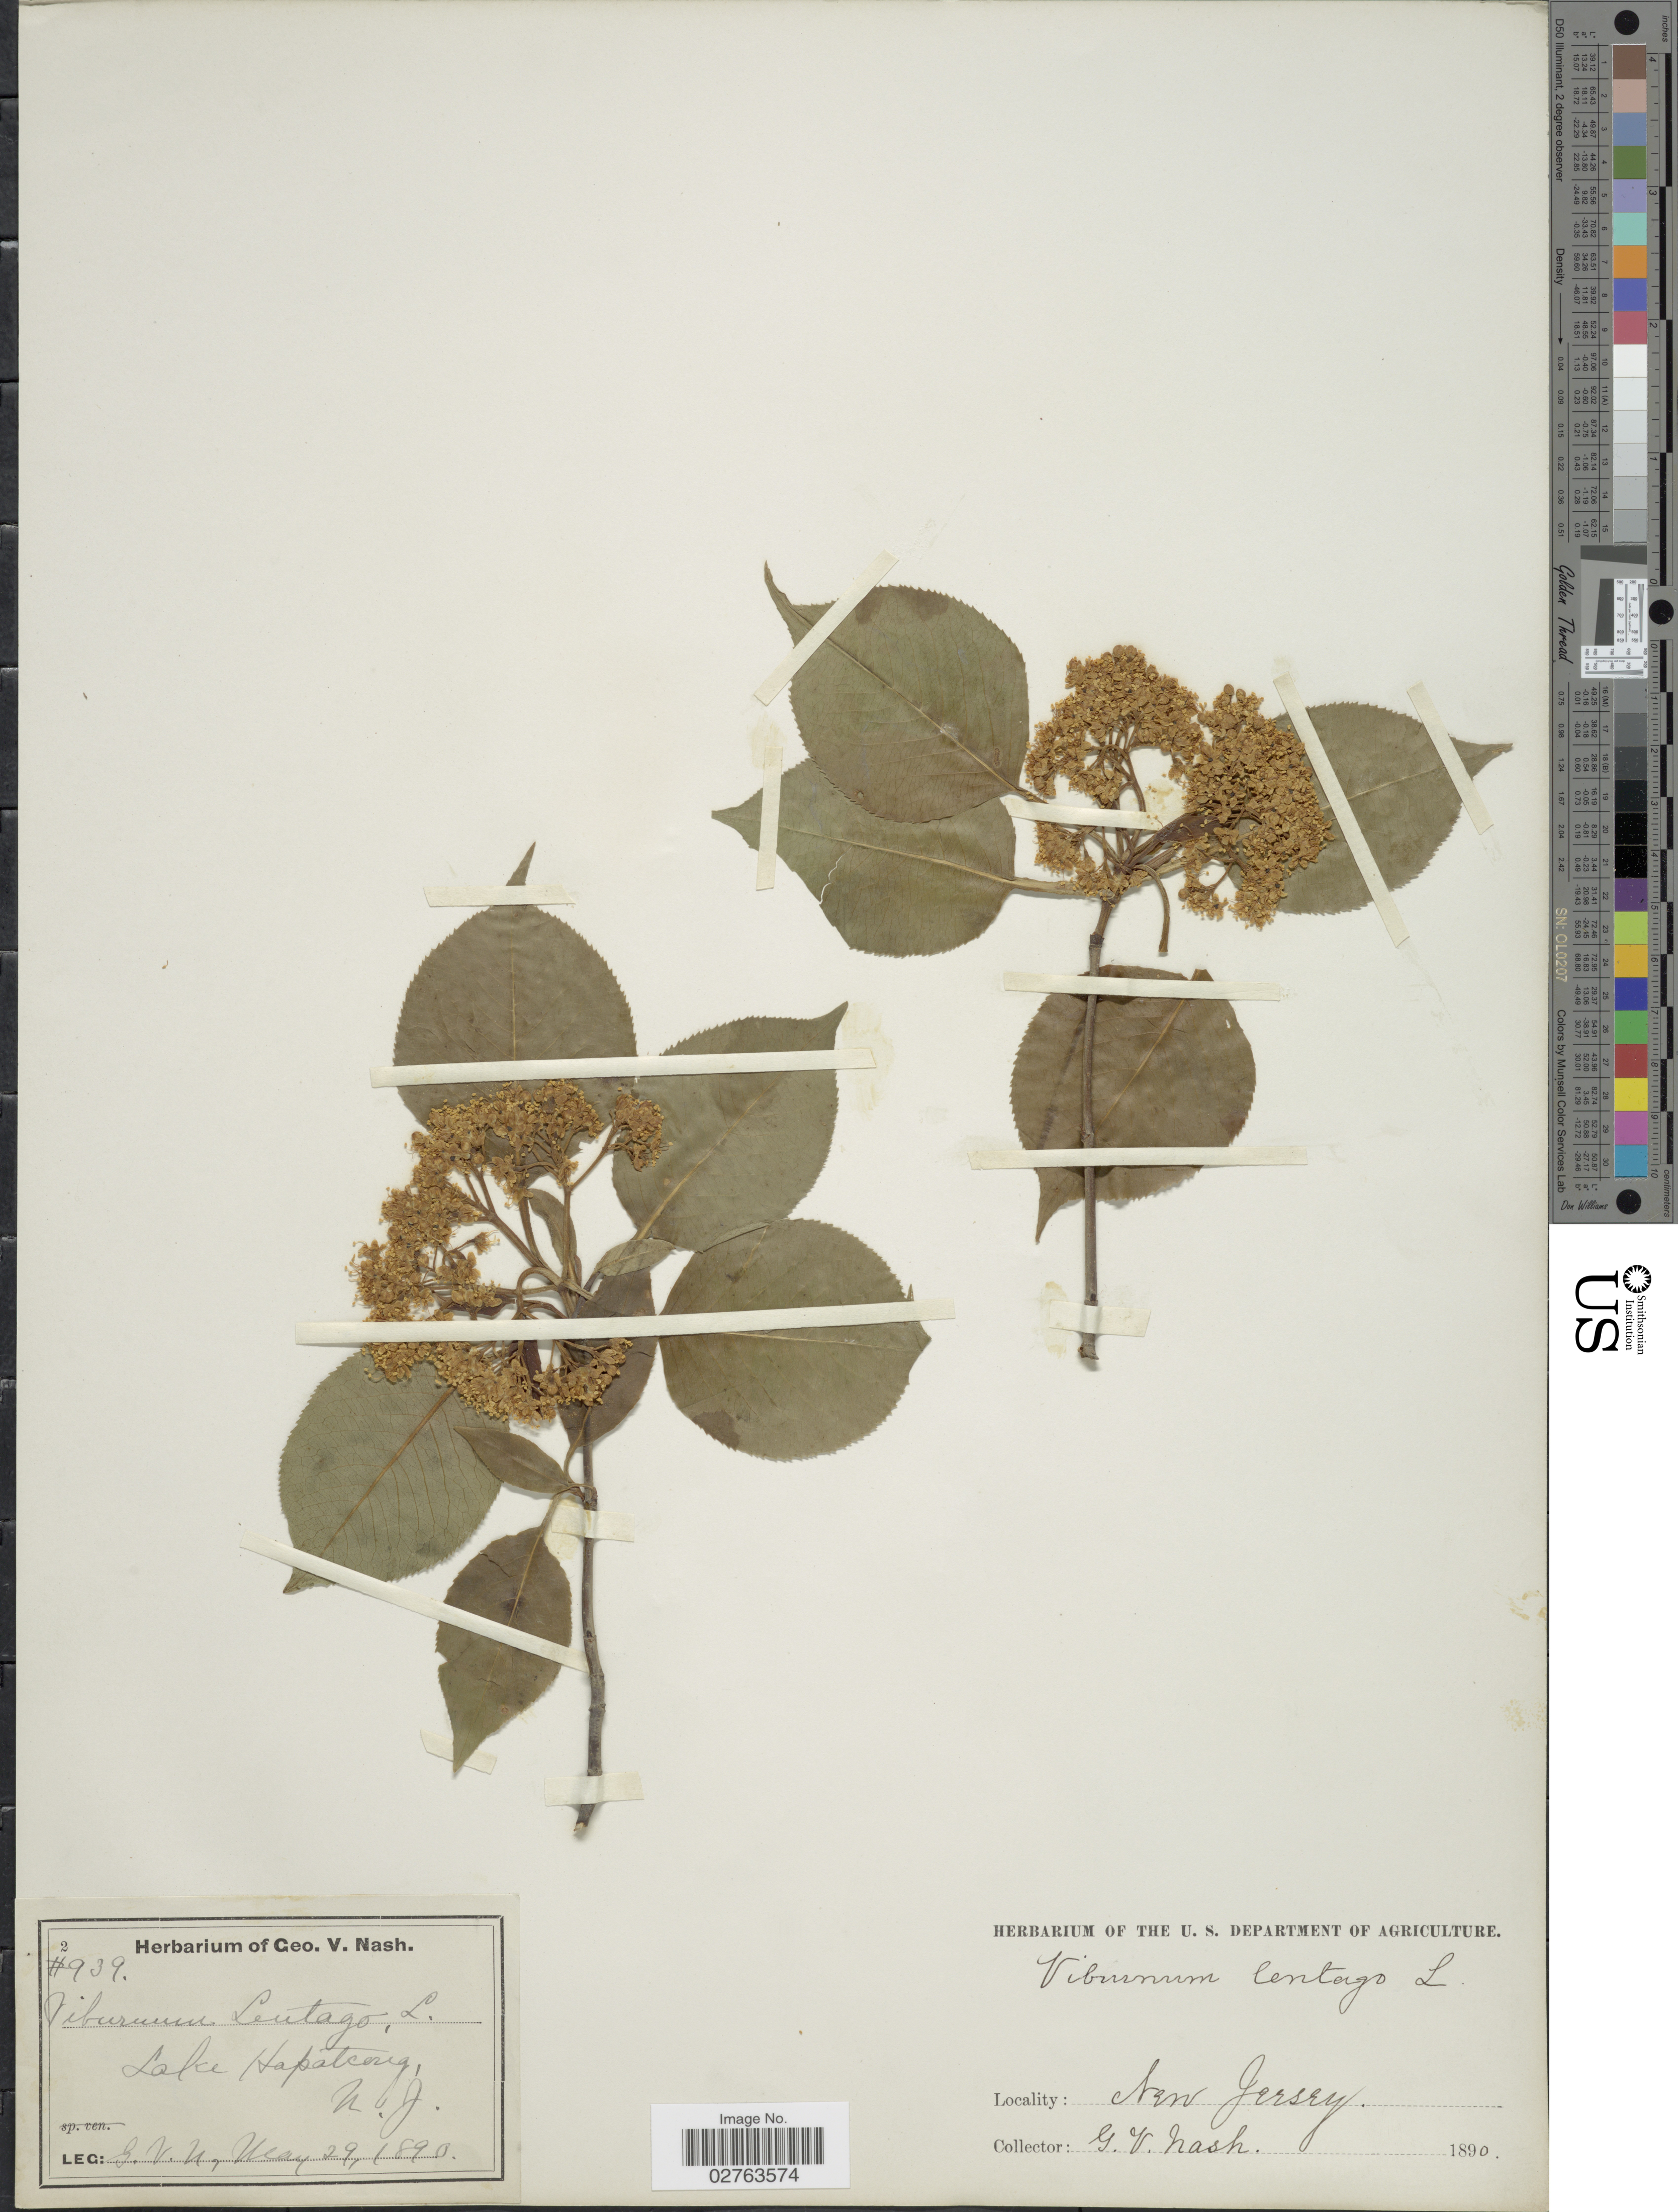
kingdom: Plantae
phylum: Tracheophyta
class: Magnoliopsida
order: Dipsacales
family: Viburnaceae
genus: Viburnum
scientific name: Viburnum lentago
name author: L.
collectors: G. V. Nash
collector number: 939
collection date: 1890-05-29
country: United States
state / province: New Jersey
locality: Lake Hopatcong.